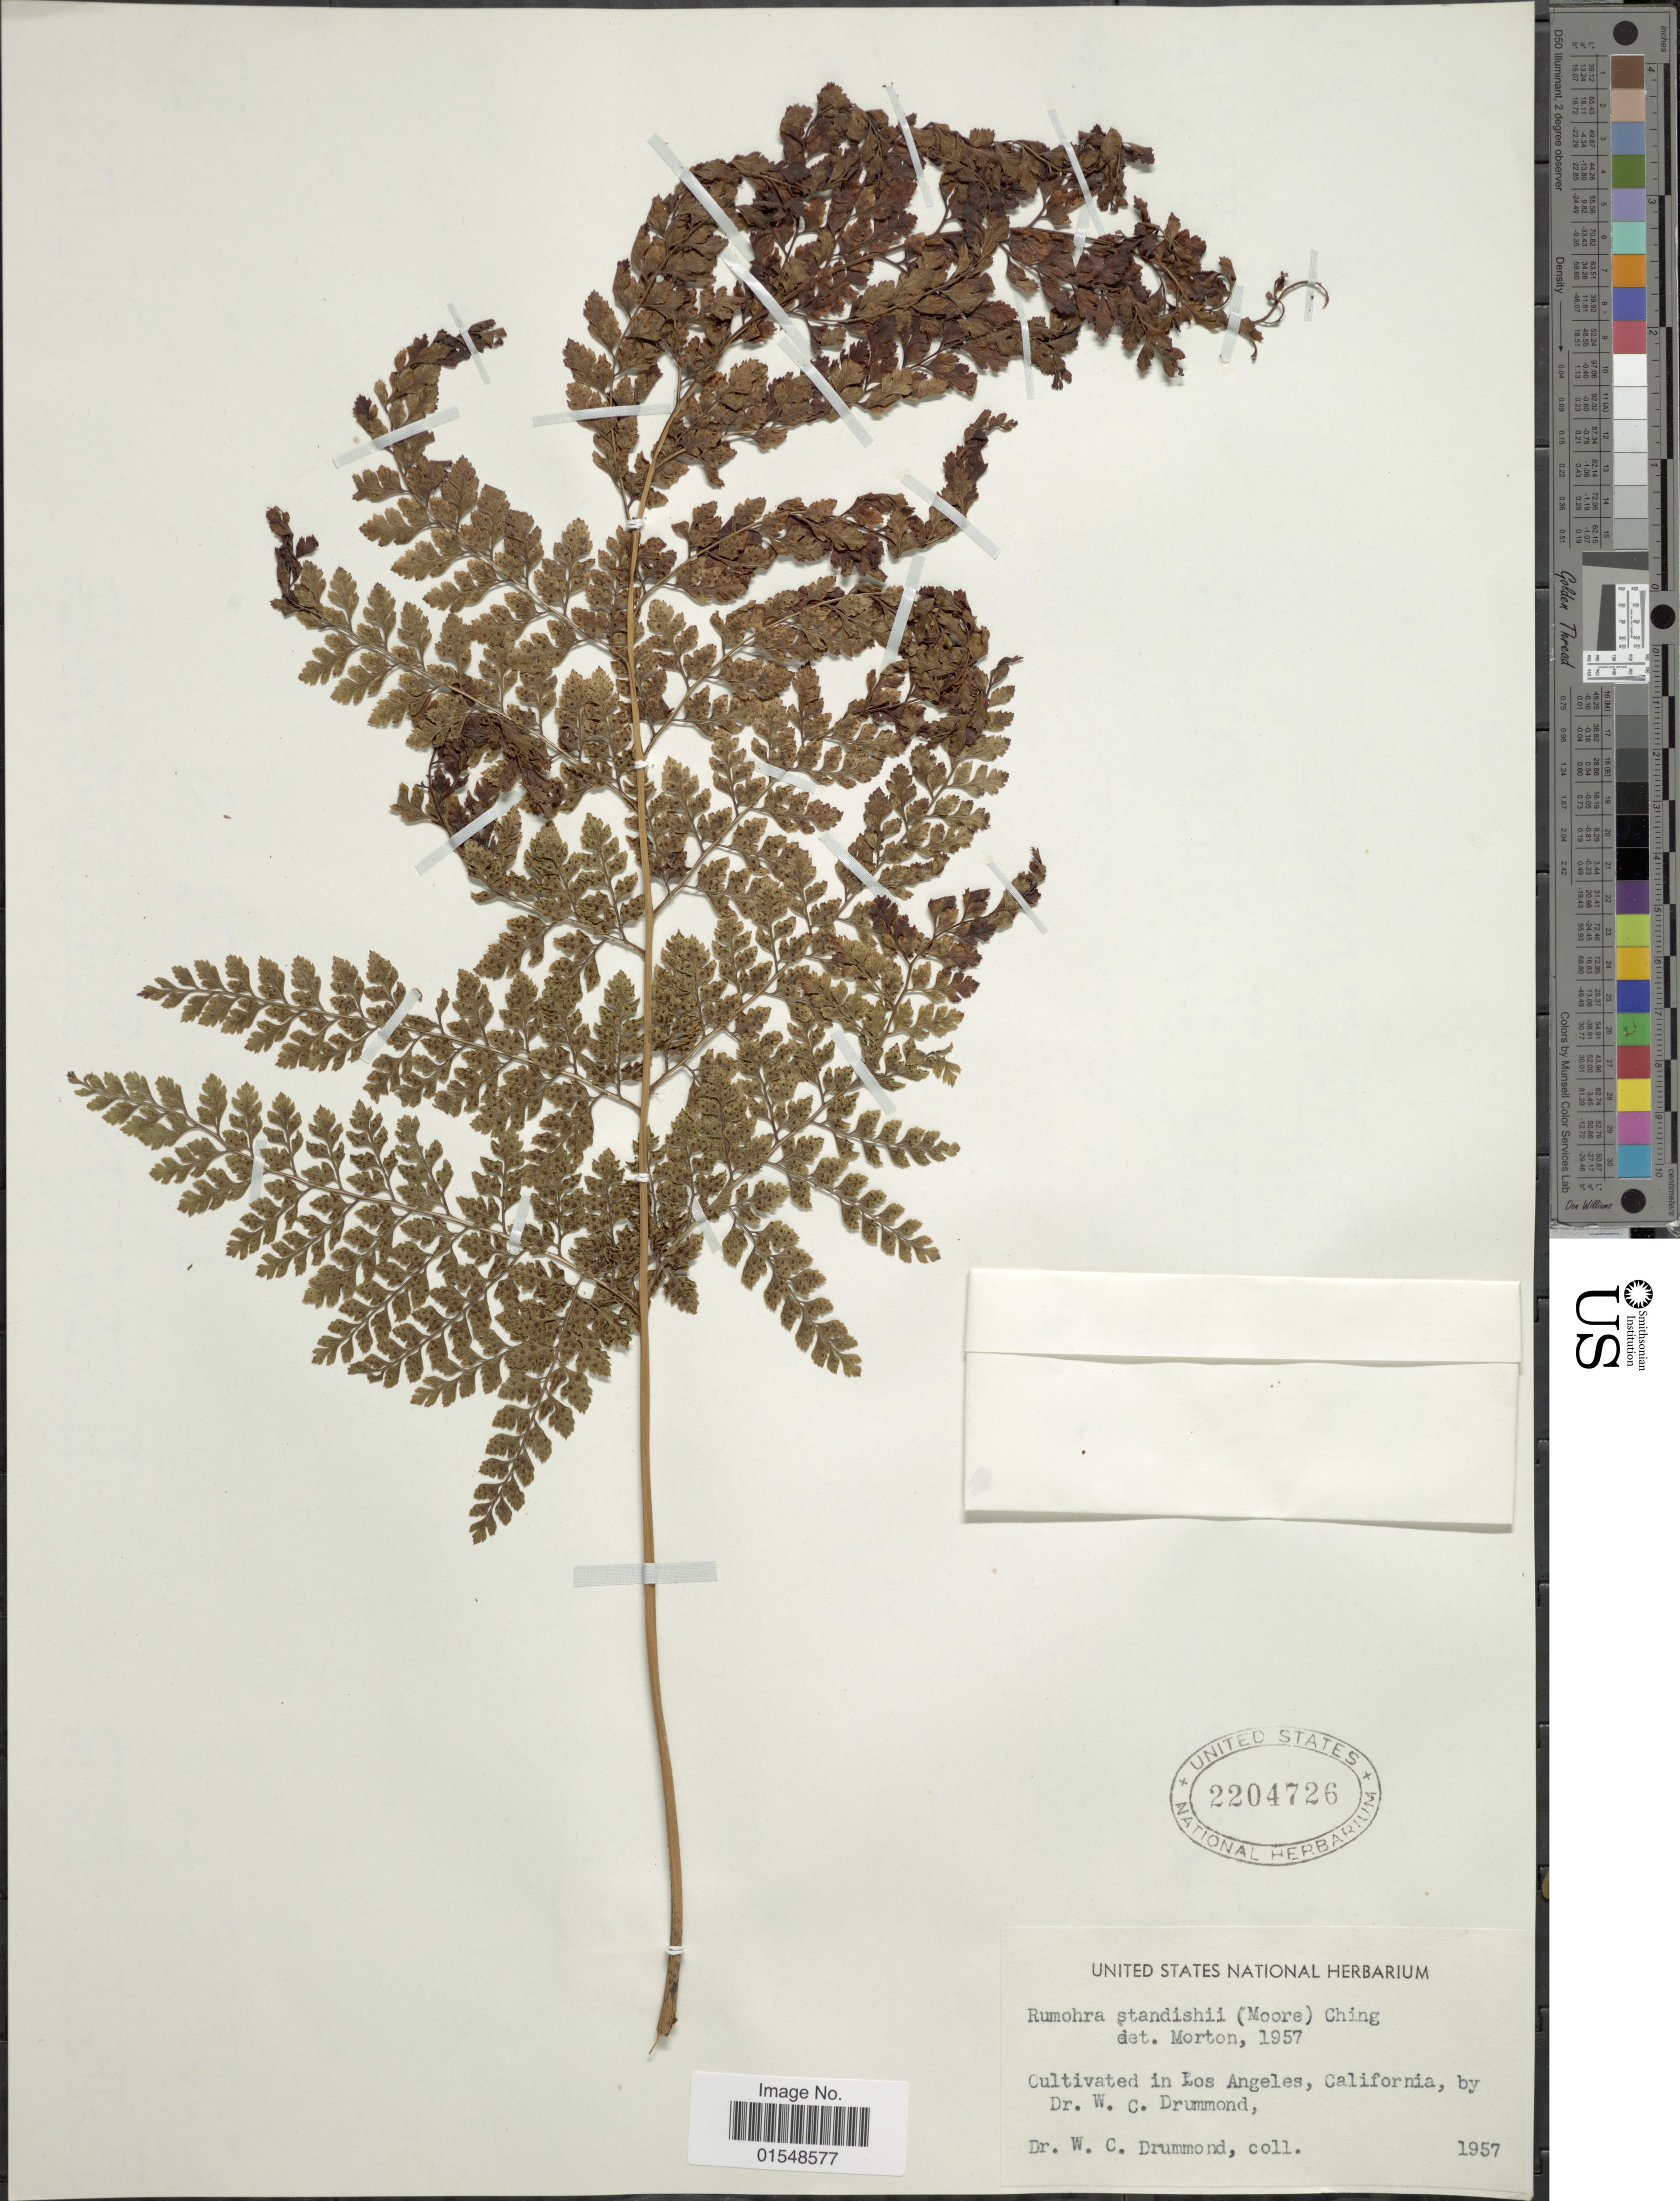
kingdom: Plantae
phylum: Tracheophyta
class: Polypodiopsida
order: Polypodiales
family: Dryopteridaceae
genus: Arachniodes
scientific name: Arachniodes standishii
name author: (T. Moore) Ohwi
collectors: W. Drummond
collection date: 1957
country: United States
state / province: California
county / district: Los Angeles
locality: Los Angeles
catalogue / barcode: US 2204726